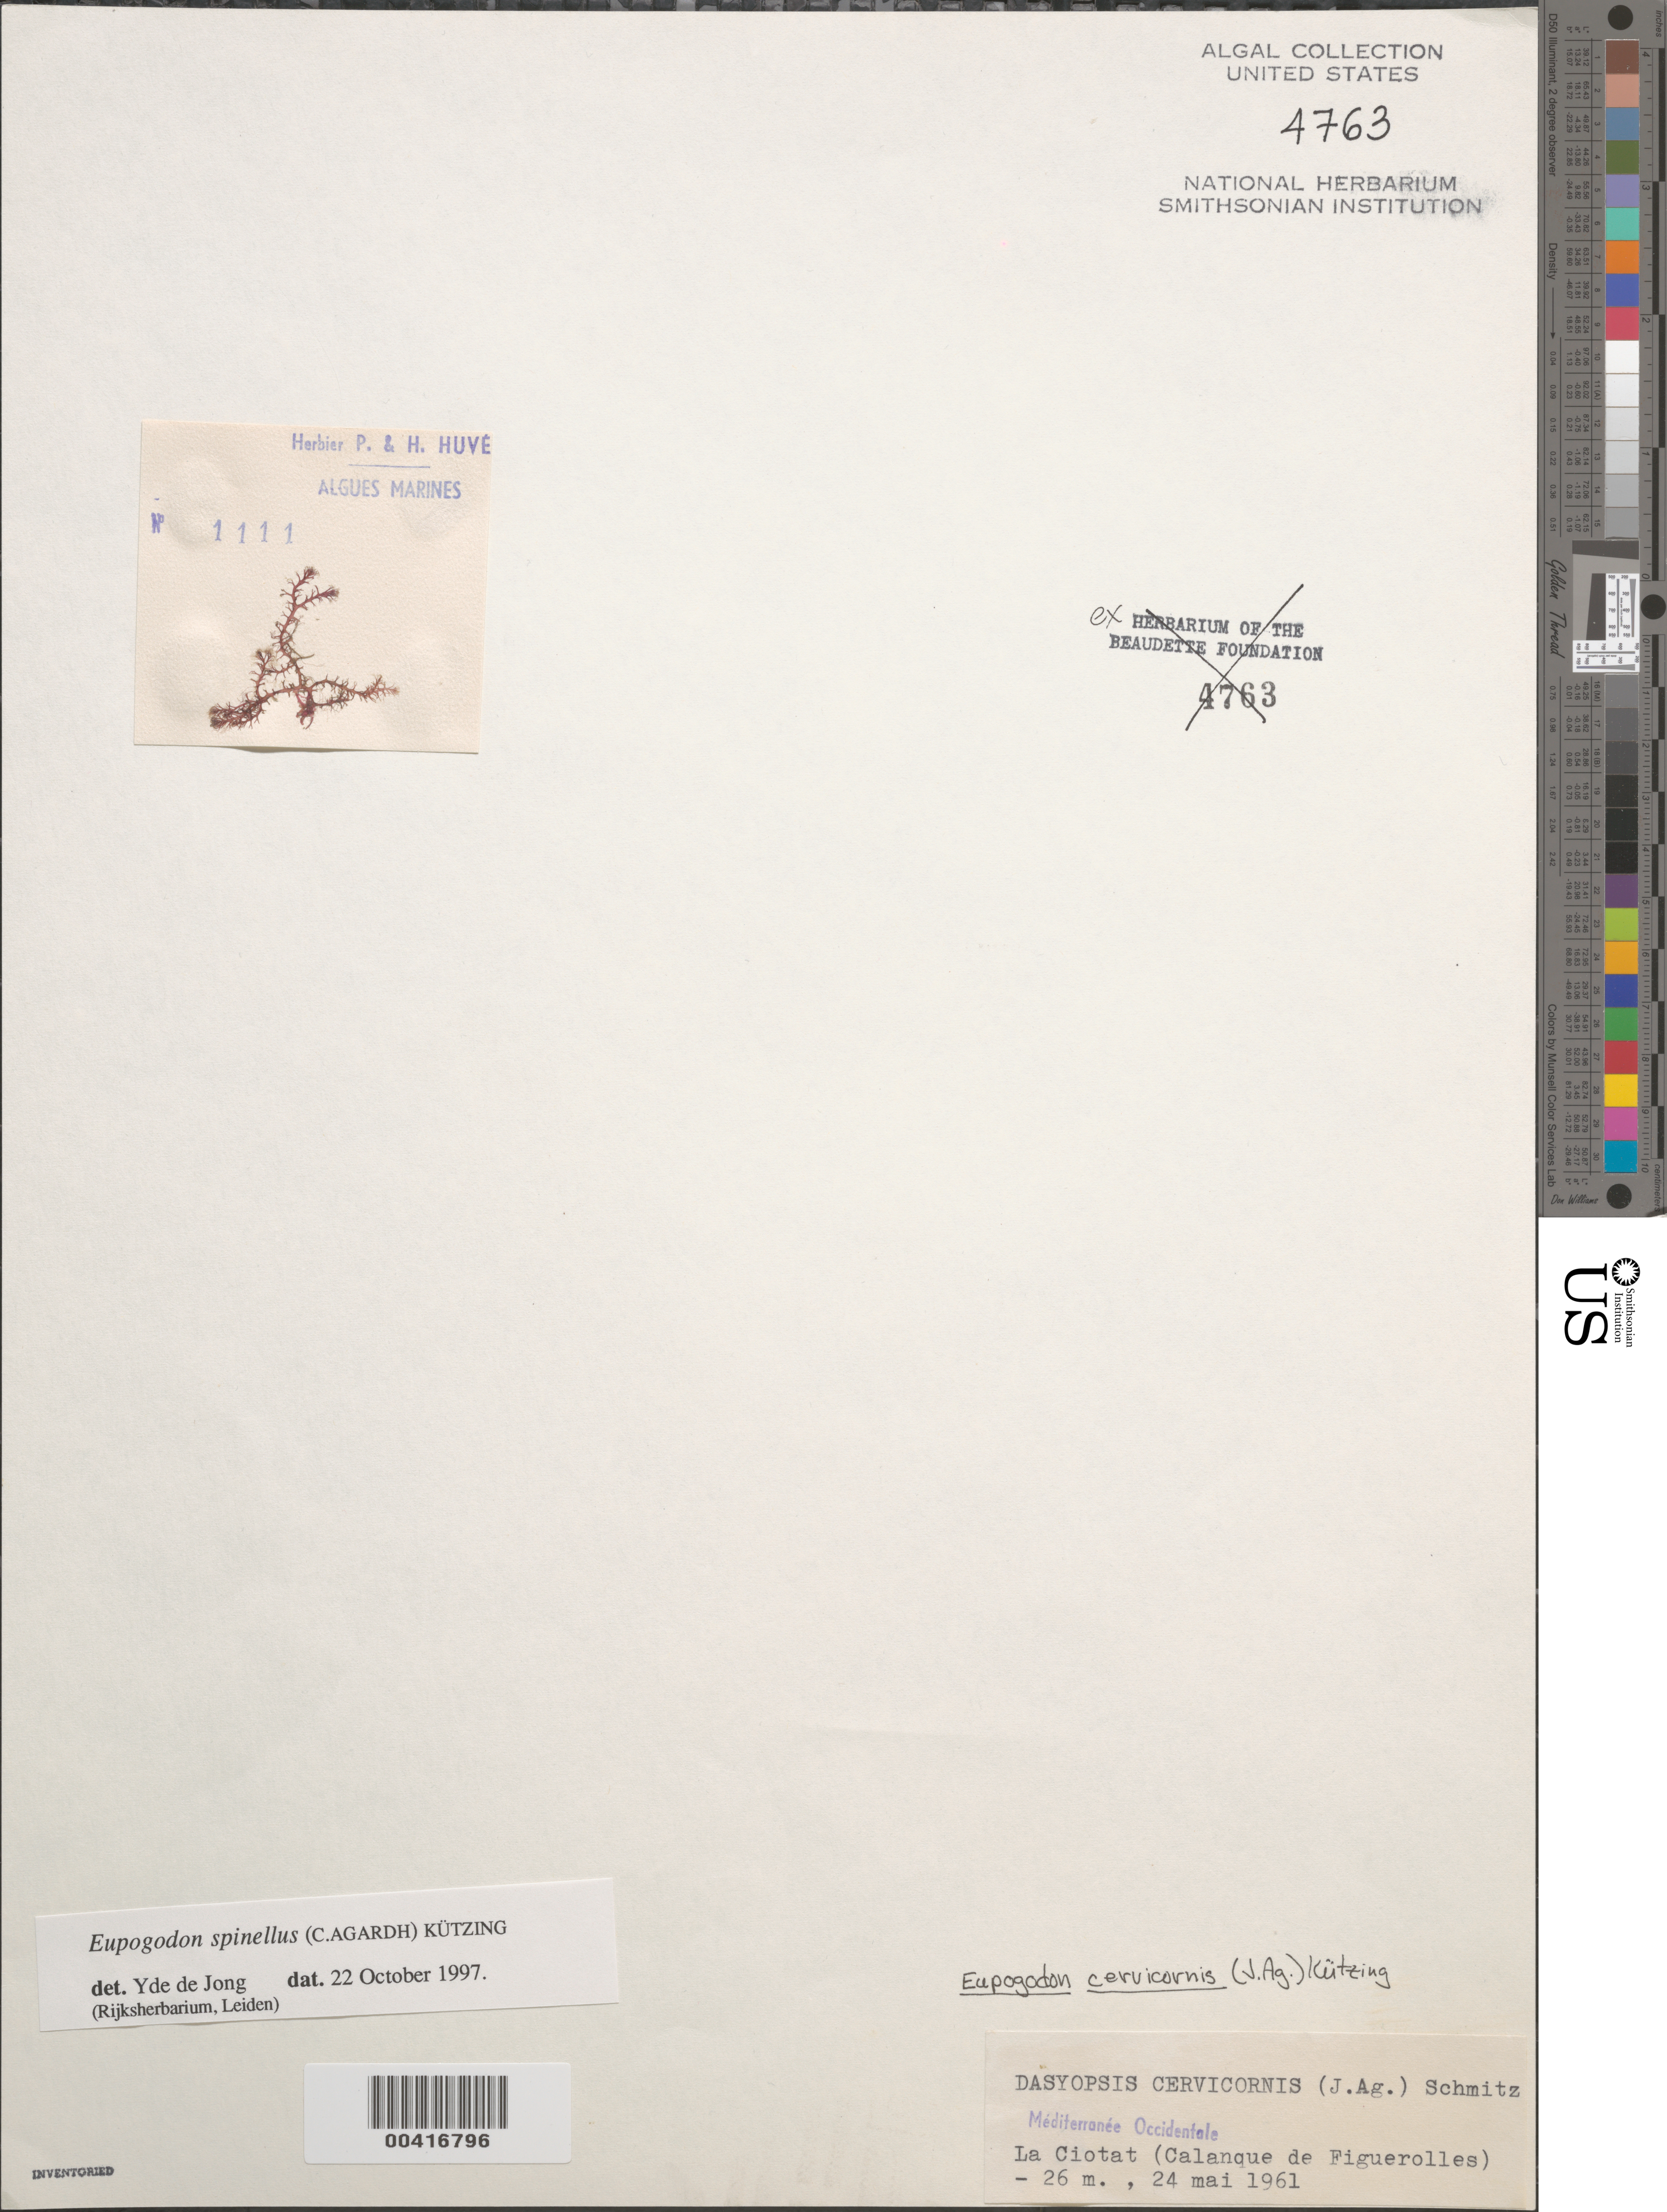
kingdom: Plantae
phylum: Rhodophyta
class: Florideophyceae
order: Ceramiales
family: Dasyaceae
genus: Eupogodon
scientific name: Eupogodon planus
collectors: ex herb. P. & H. Huvé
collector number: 1111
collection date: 1961-05-24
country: France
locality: Méditerranée Occidentale. La Ciotat (Calanque de Figuerolles).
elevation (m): -26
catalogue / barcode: US 4763